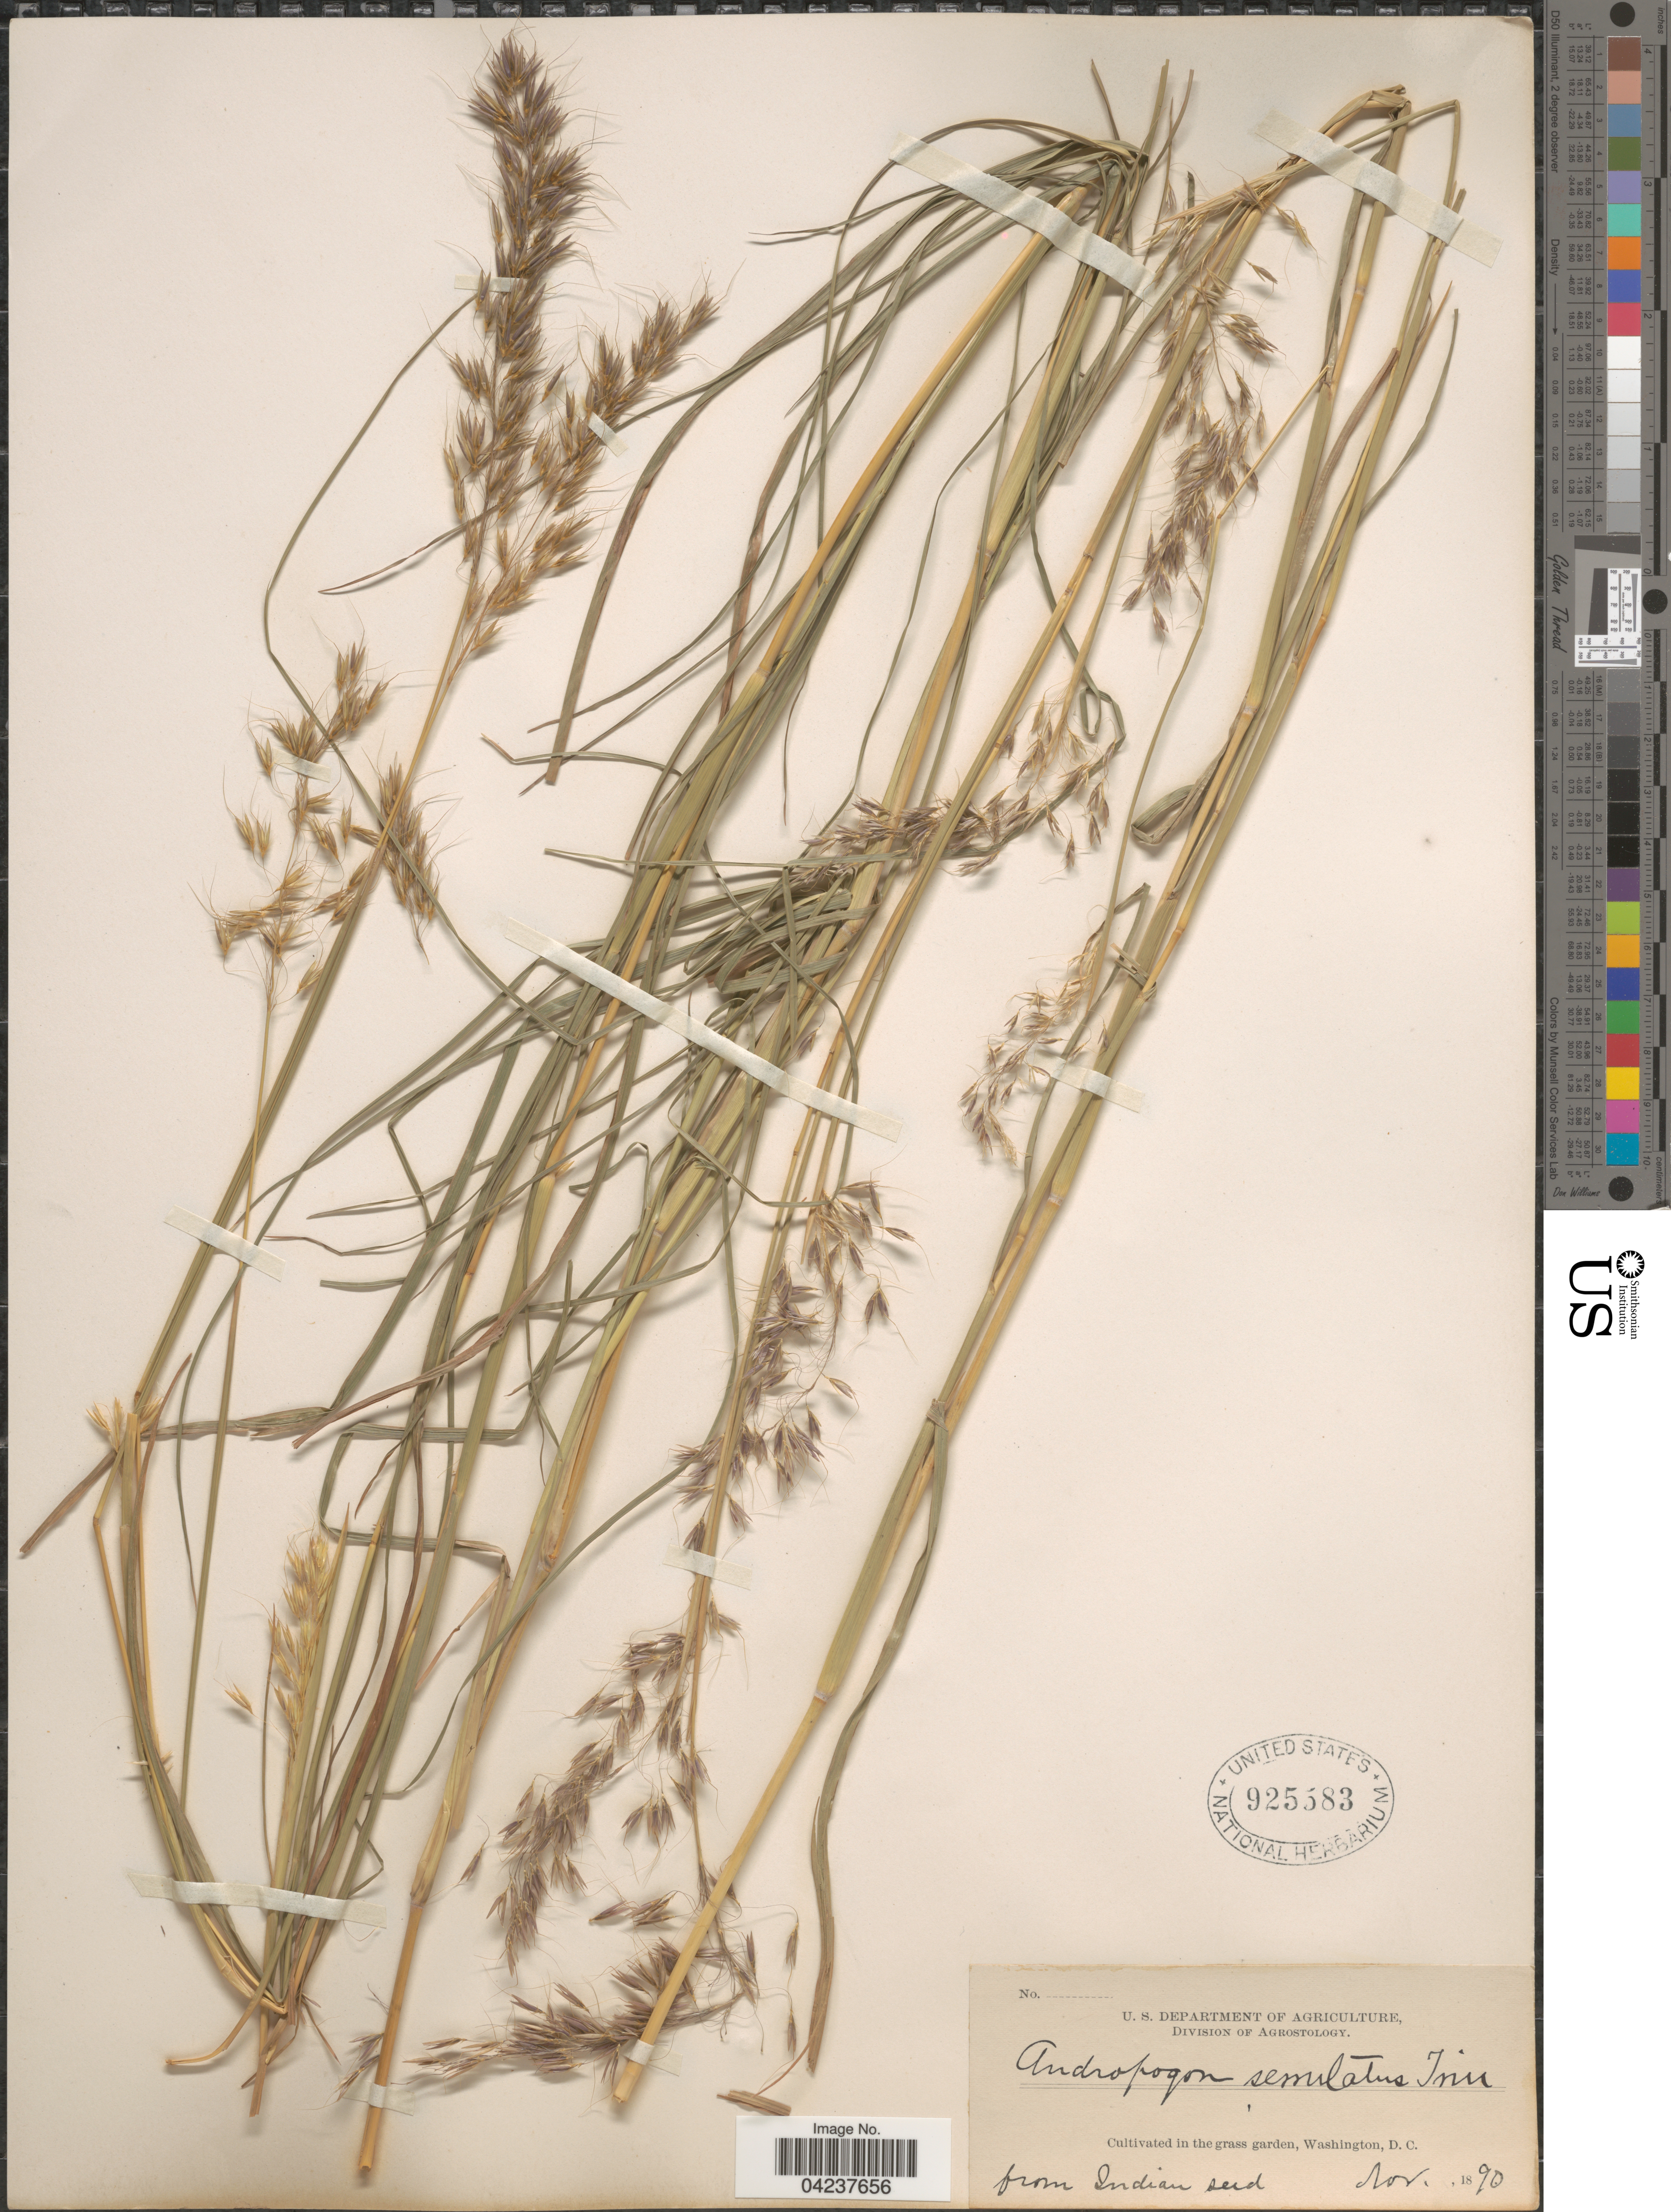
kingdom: Plantae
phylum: Tracheophyta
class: Liliopsida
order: Poales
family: Poaceae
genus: Chrysopogon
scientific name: Chrysopogon fulvus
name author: (Spreng.) Chiov.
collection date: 1890-11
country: United States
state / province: District of Columbia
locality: In the grass garden, Washington, D. C.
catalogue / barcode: US 925583